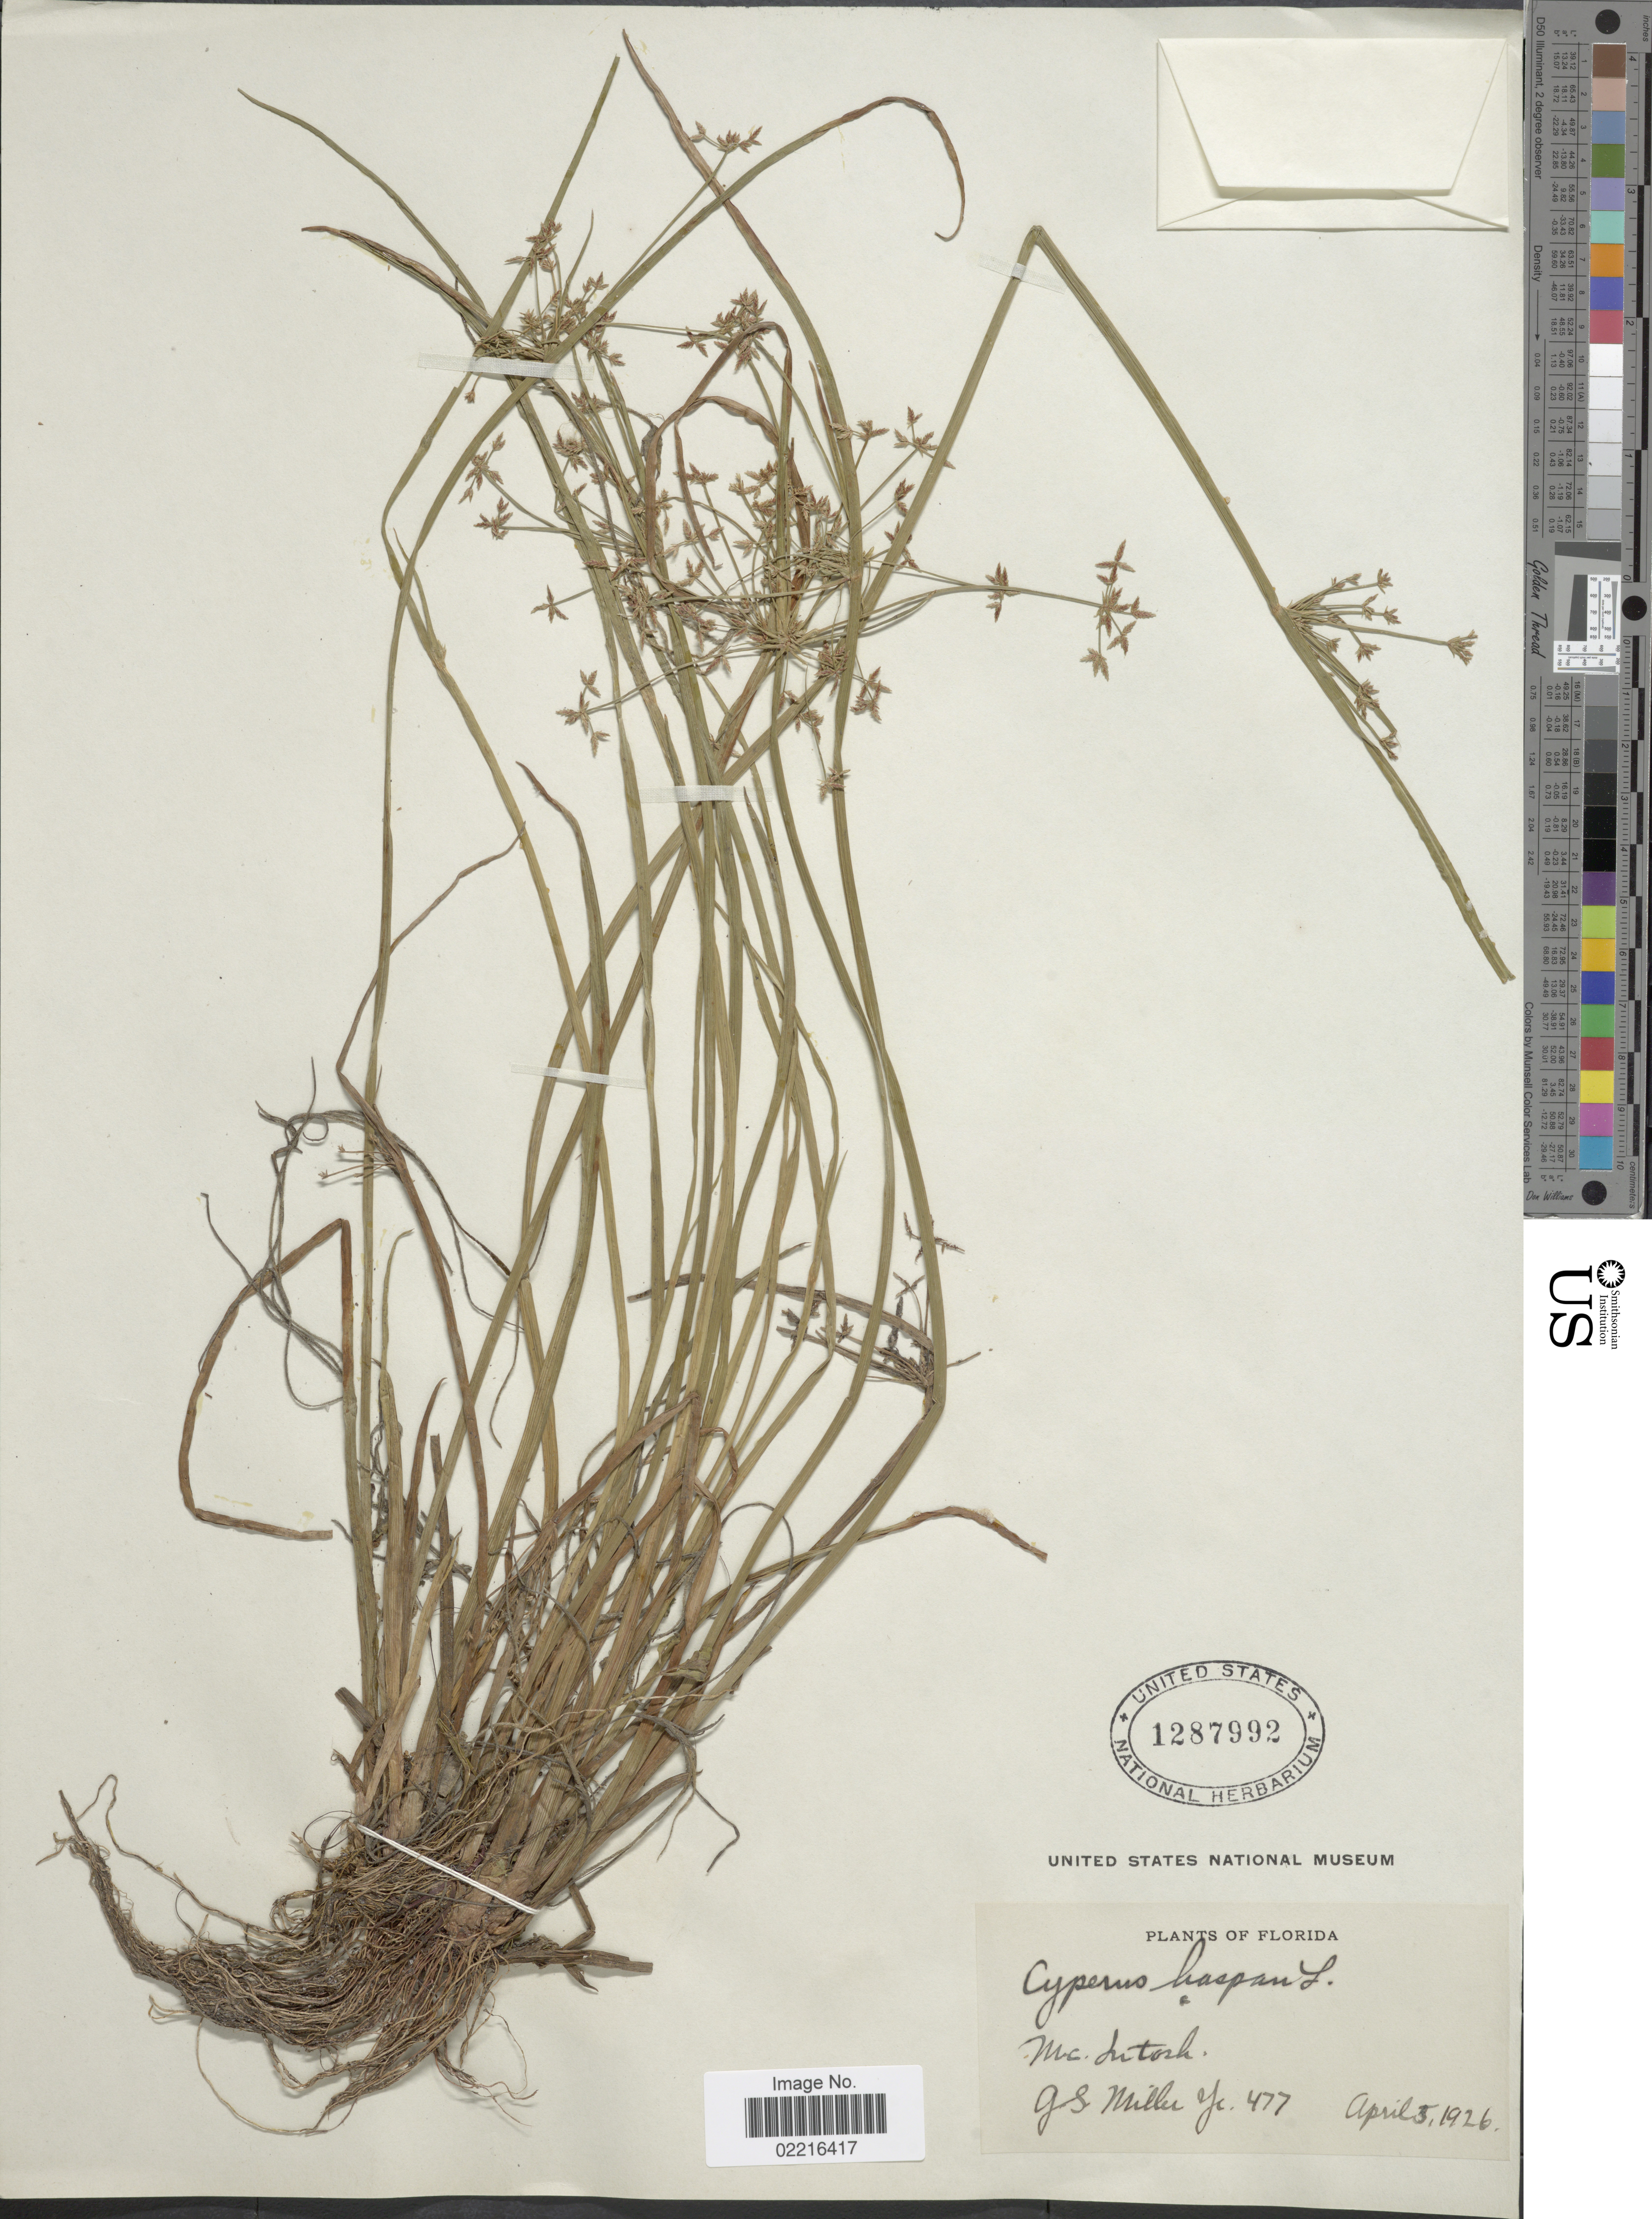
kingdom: Plantae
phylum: Tracheophyta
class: Liliopsida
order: Poales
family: Cyperaceae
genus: Cyperus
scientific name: Cyperus haspan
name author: L.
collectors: G. S. Miller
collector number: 477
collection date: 1926-04-05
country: United States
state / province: Florida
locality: McIntosh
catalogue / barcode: US 1287992